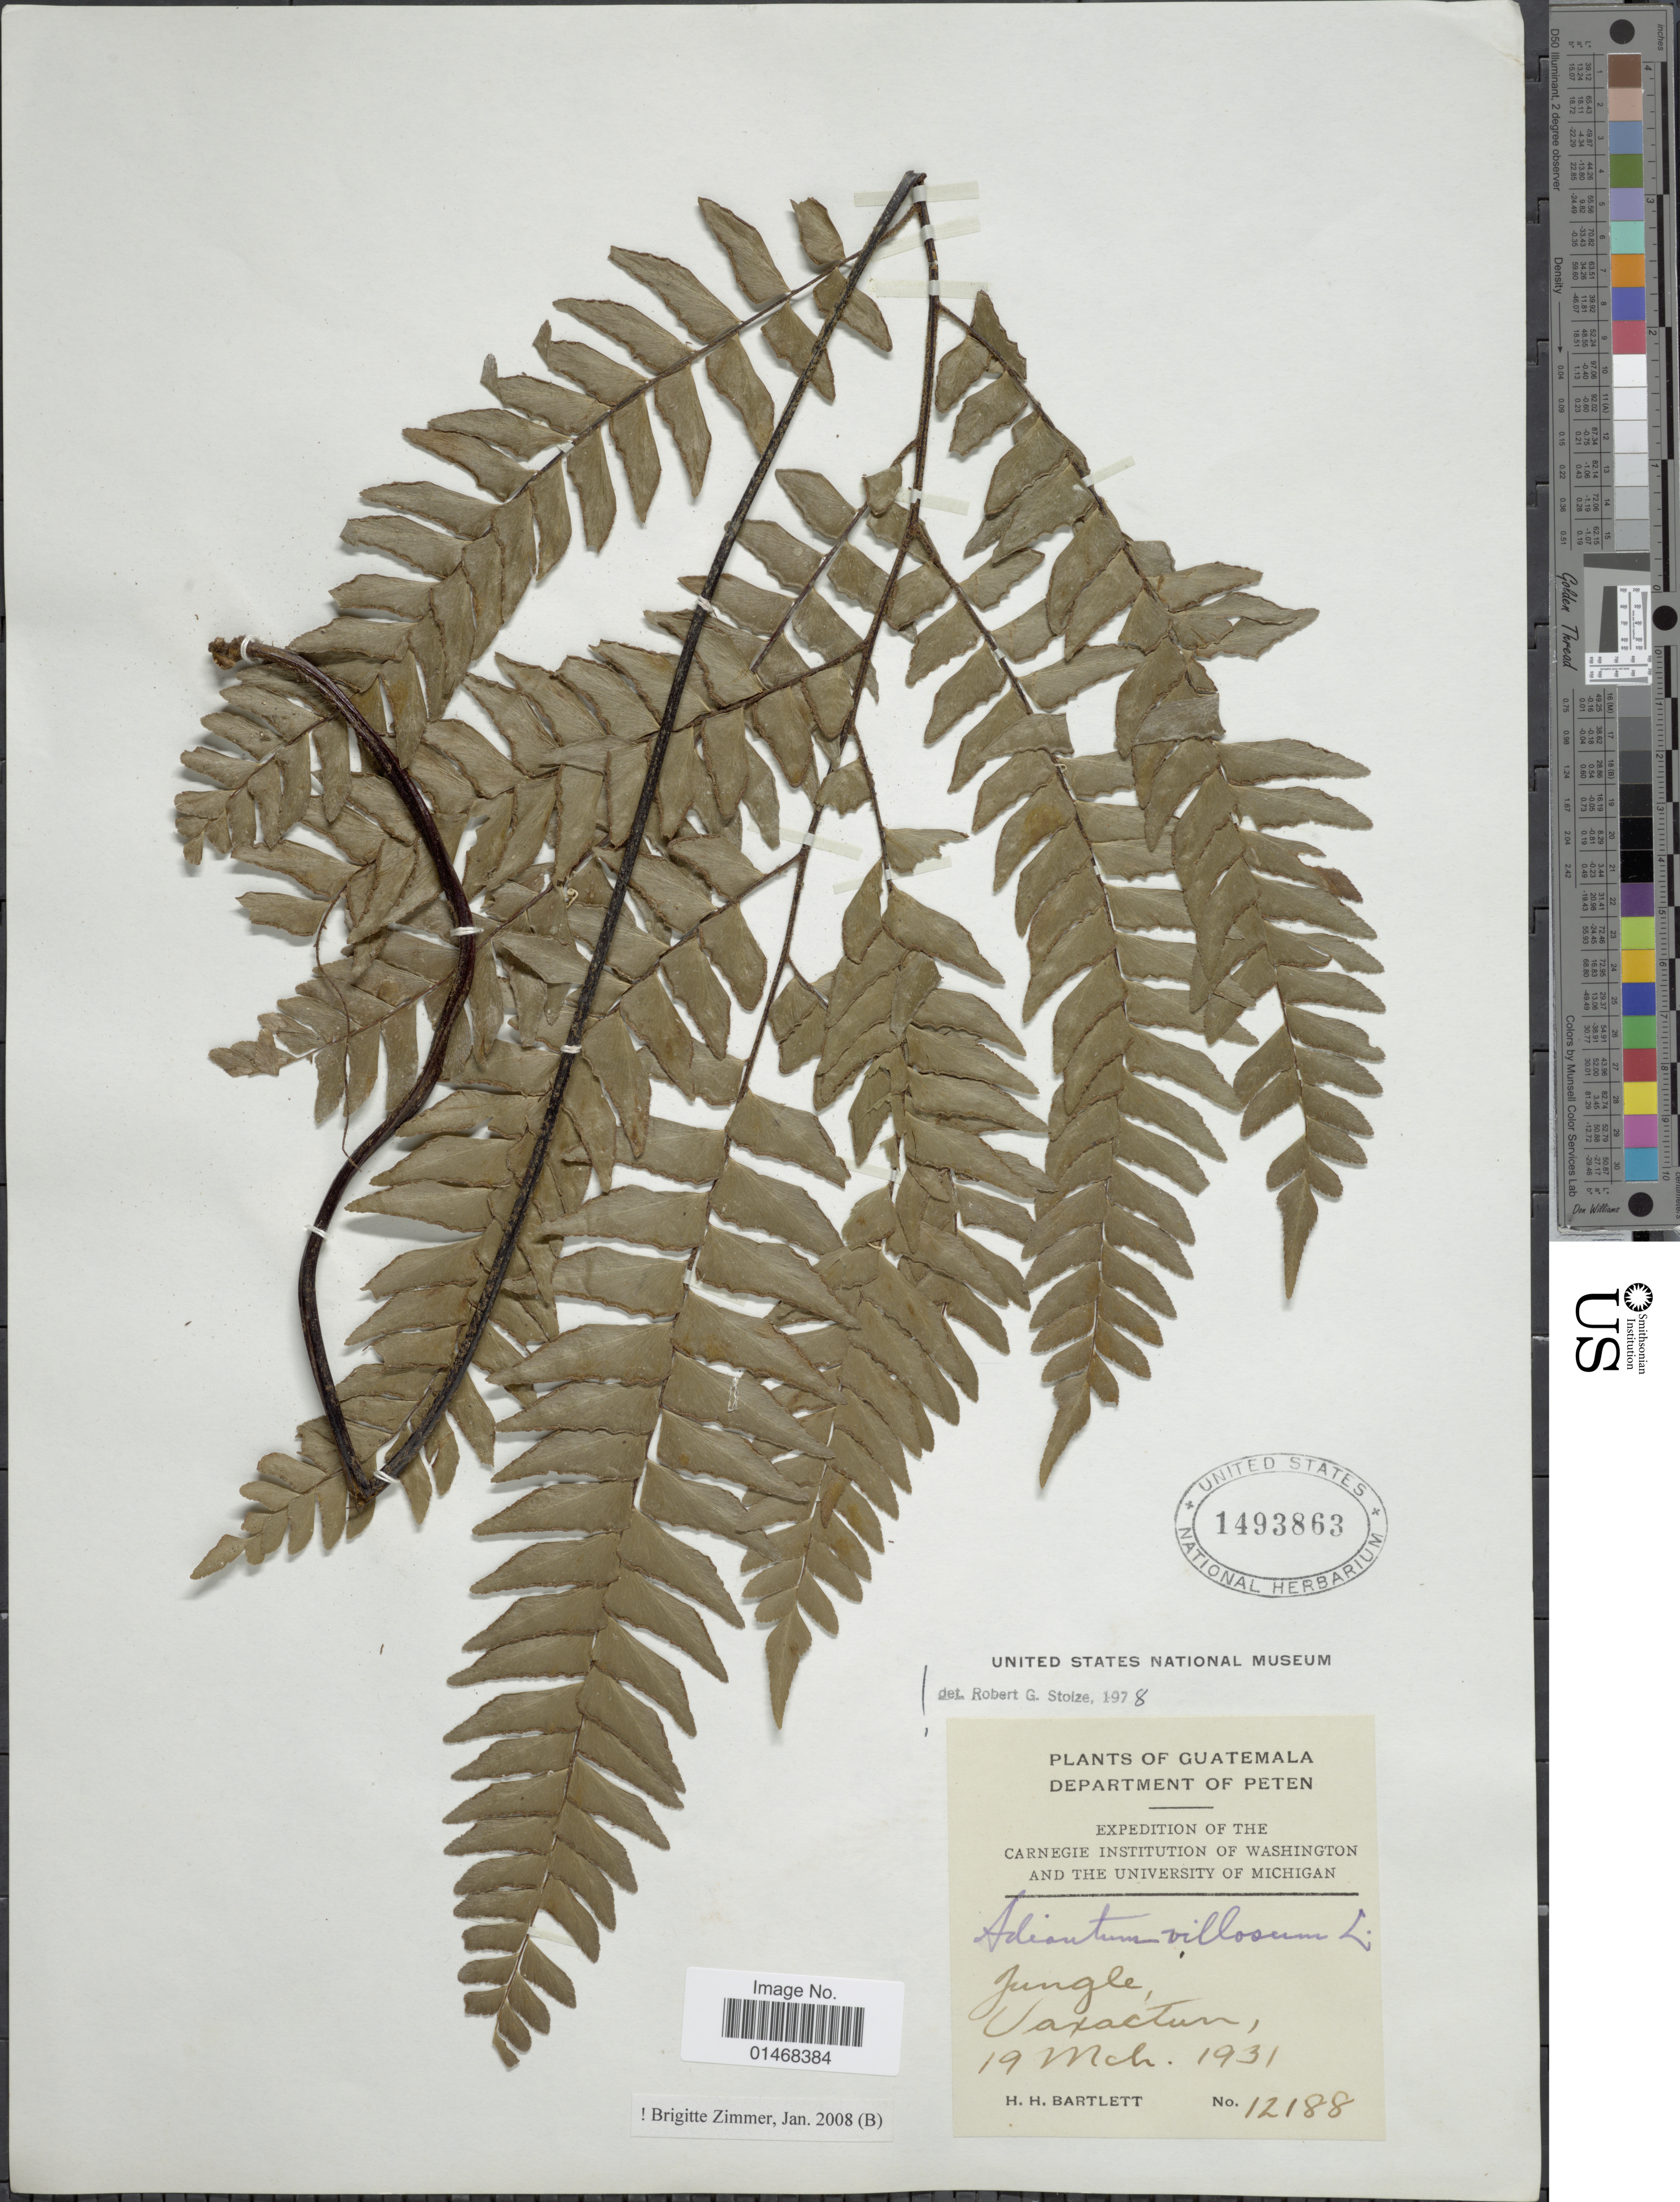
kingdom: Plantae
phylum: Tracheophyta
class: Polypodiopsida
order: Polypodiales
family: Pteridaceae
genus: Adiantum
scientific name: Adiantum villosum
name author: L.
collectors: H. H. Bartlett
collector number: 12188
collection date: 1931-03-19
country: Guatemala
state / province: El Petén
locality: Department of peten, Jungle Saxactun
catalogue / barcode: US 1493863